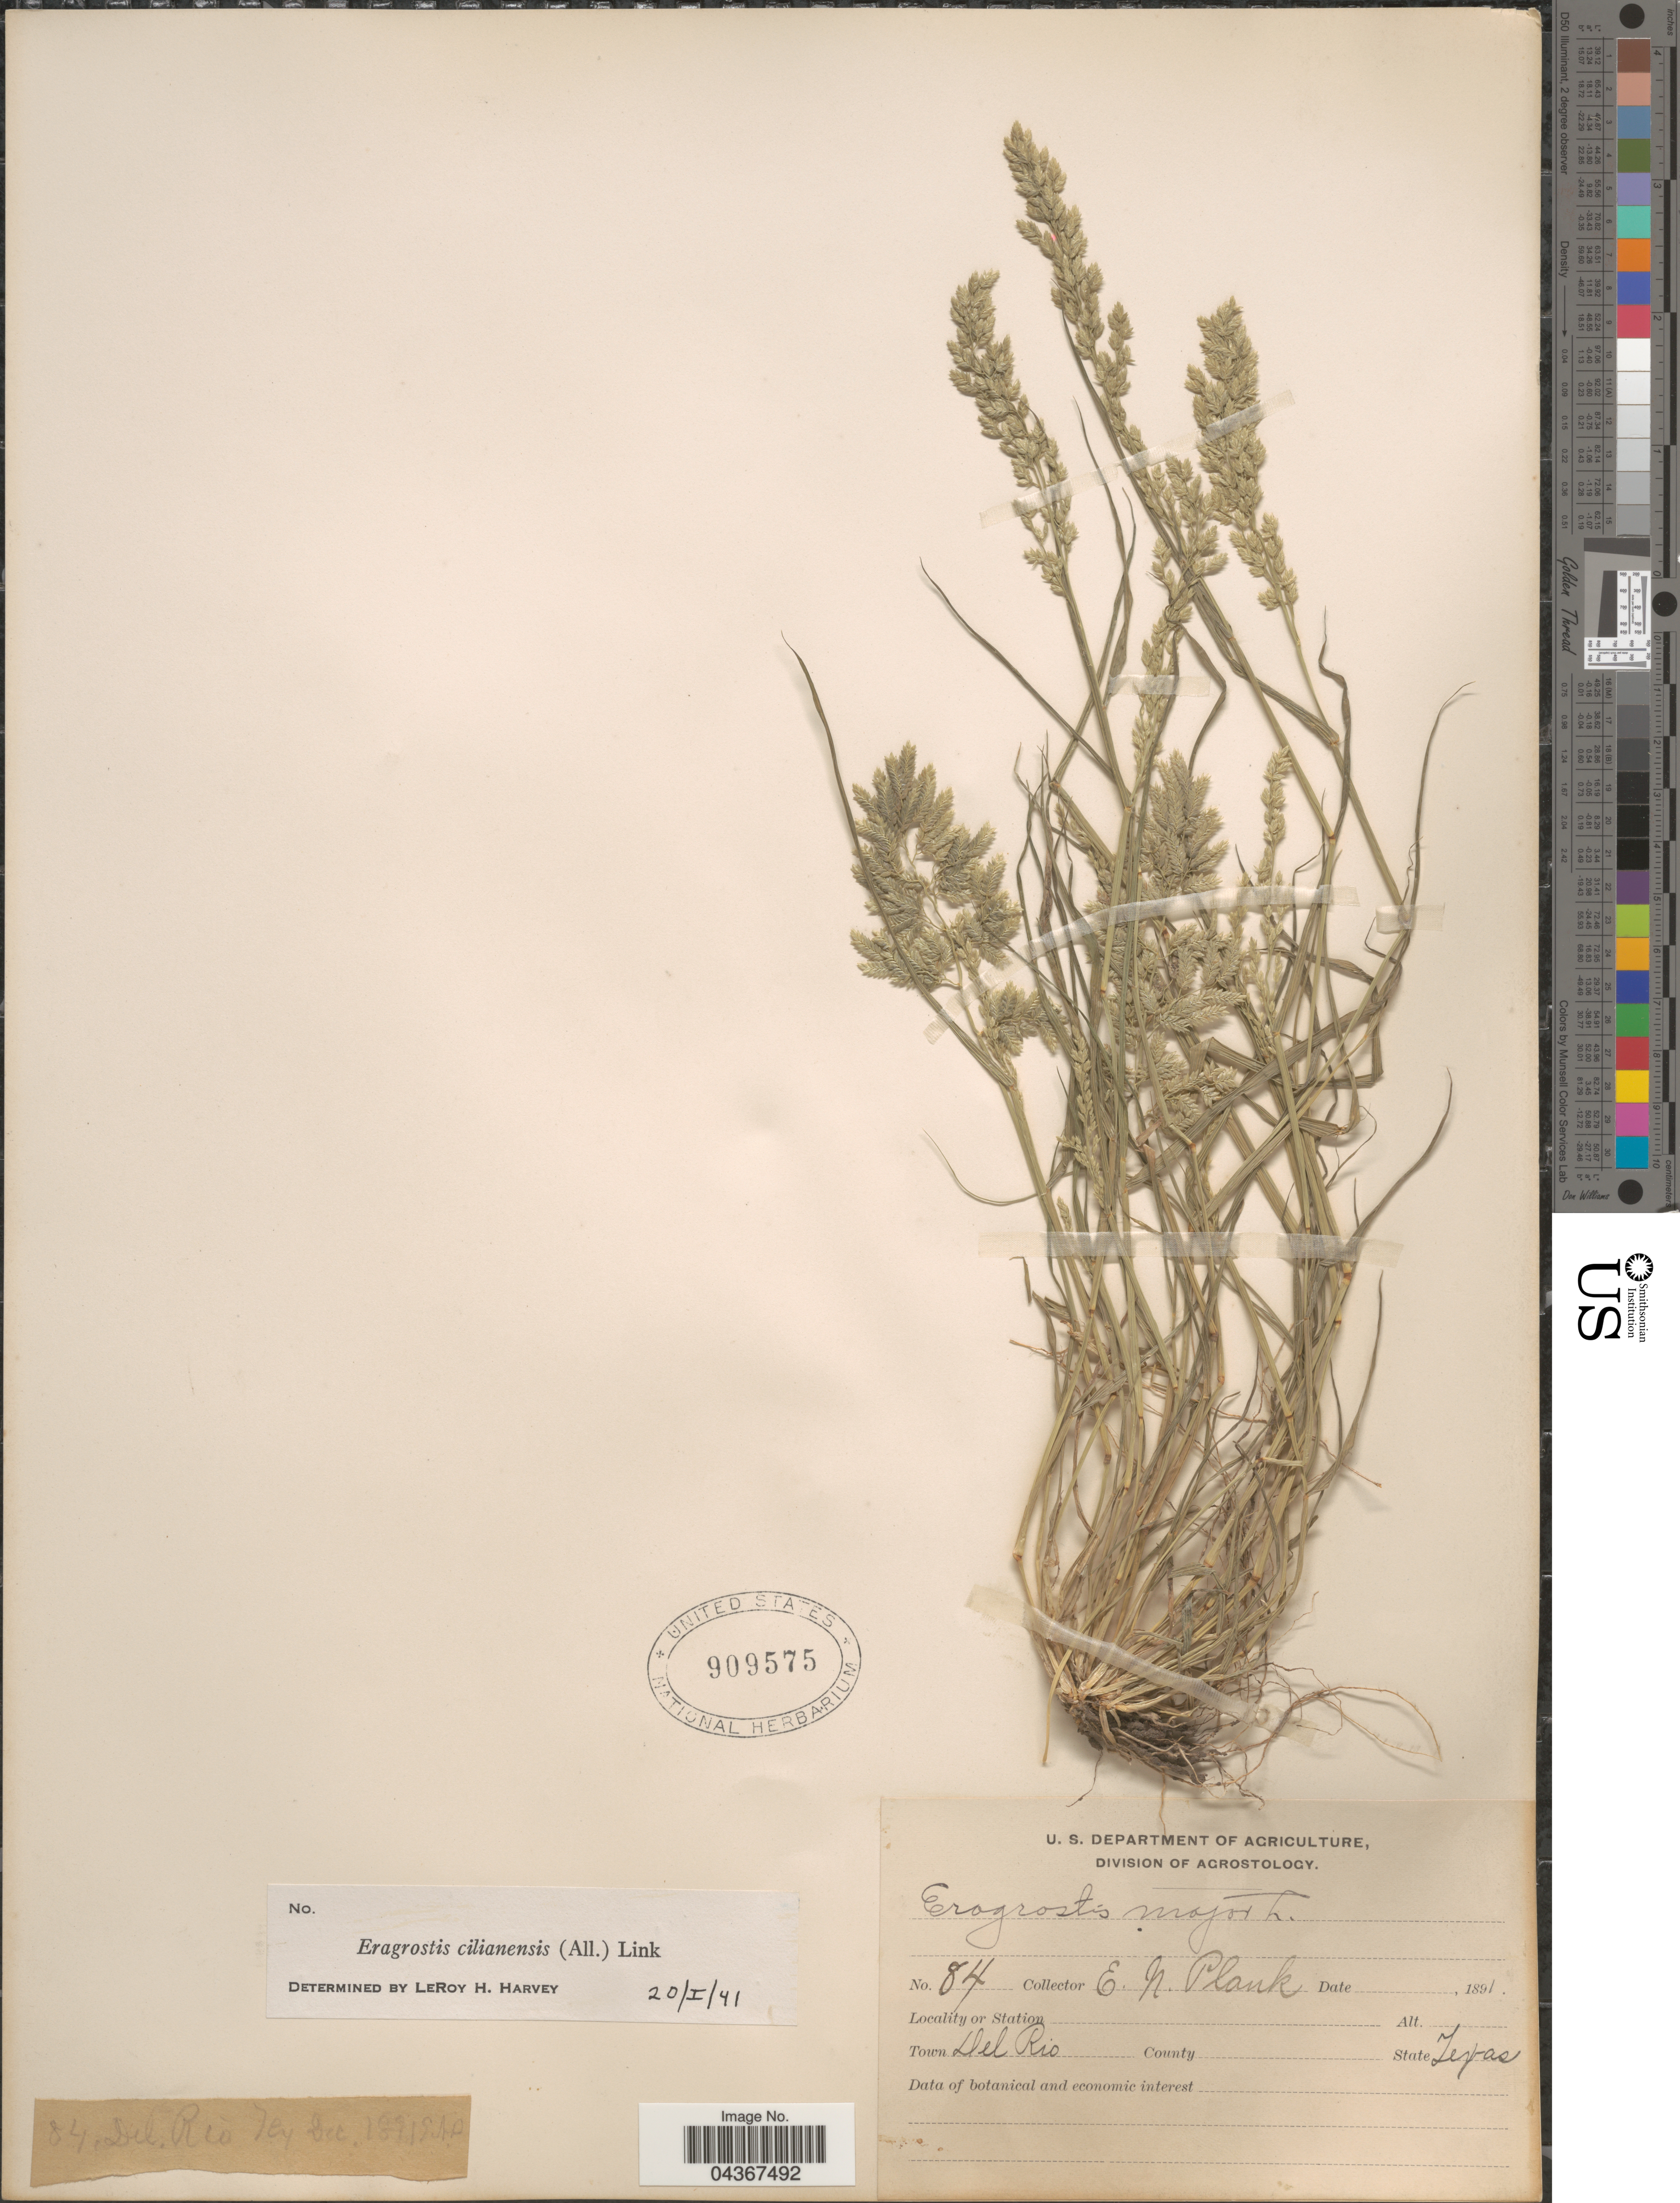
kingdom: Plantae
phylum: Tracheophyta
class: Liliopsida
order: Poales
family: Poaceae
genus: Eragrostis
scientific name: Eragrostis cilianensis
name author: (Bellardi) Vignolo ex Janch.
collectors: E. Plank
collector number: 84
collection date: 1891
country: United States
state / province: Texas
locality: Town Del Rio.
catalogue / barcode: US 909575